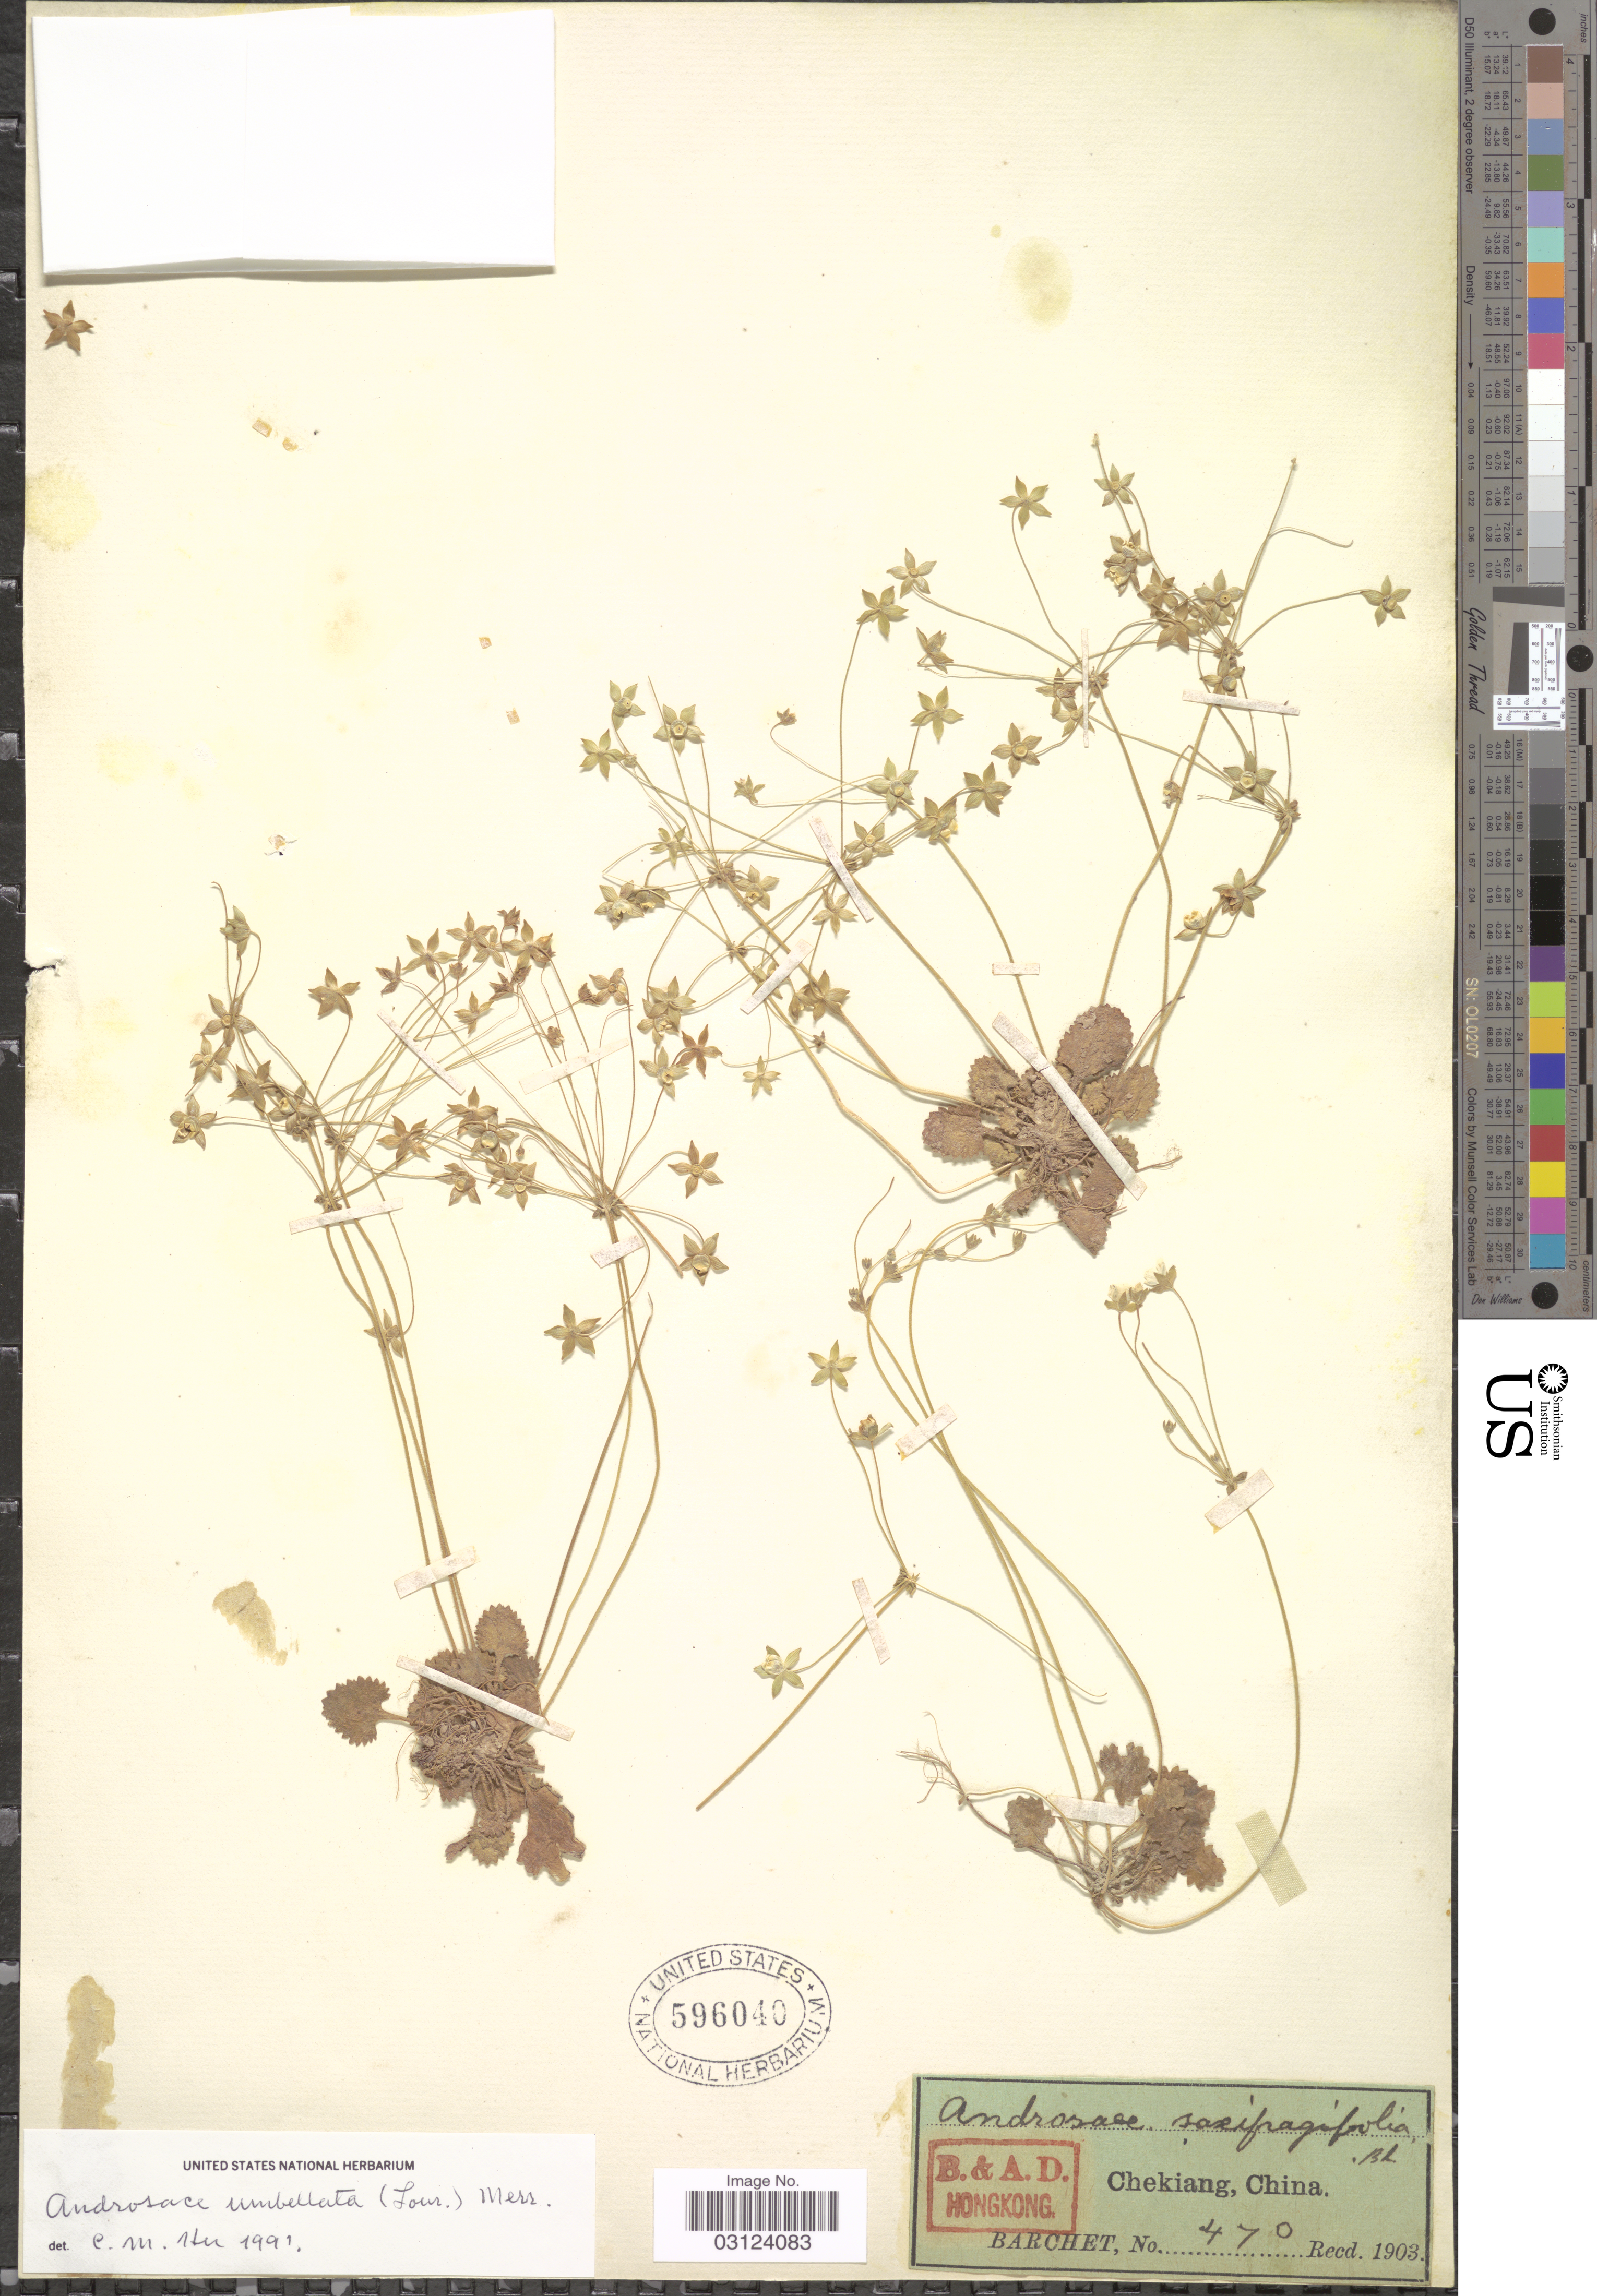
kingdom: Plantae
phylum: Tracheophyta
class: Magnoliopsida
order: Ericales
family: Primulaceae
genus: Androsace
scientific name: Androsace saxifragifolia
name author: Bunge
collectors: S. P. Barchet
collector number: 470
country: China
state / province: Zhejiang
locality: Chekiang, China.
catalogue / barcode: US 596040